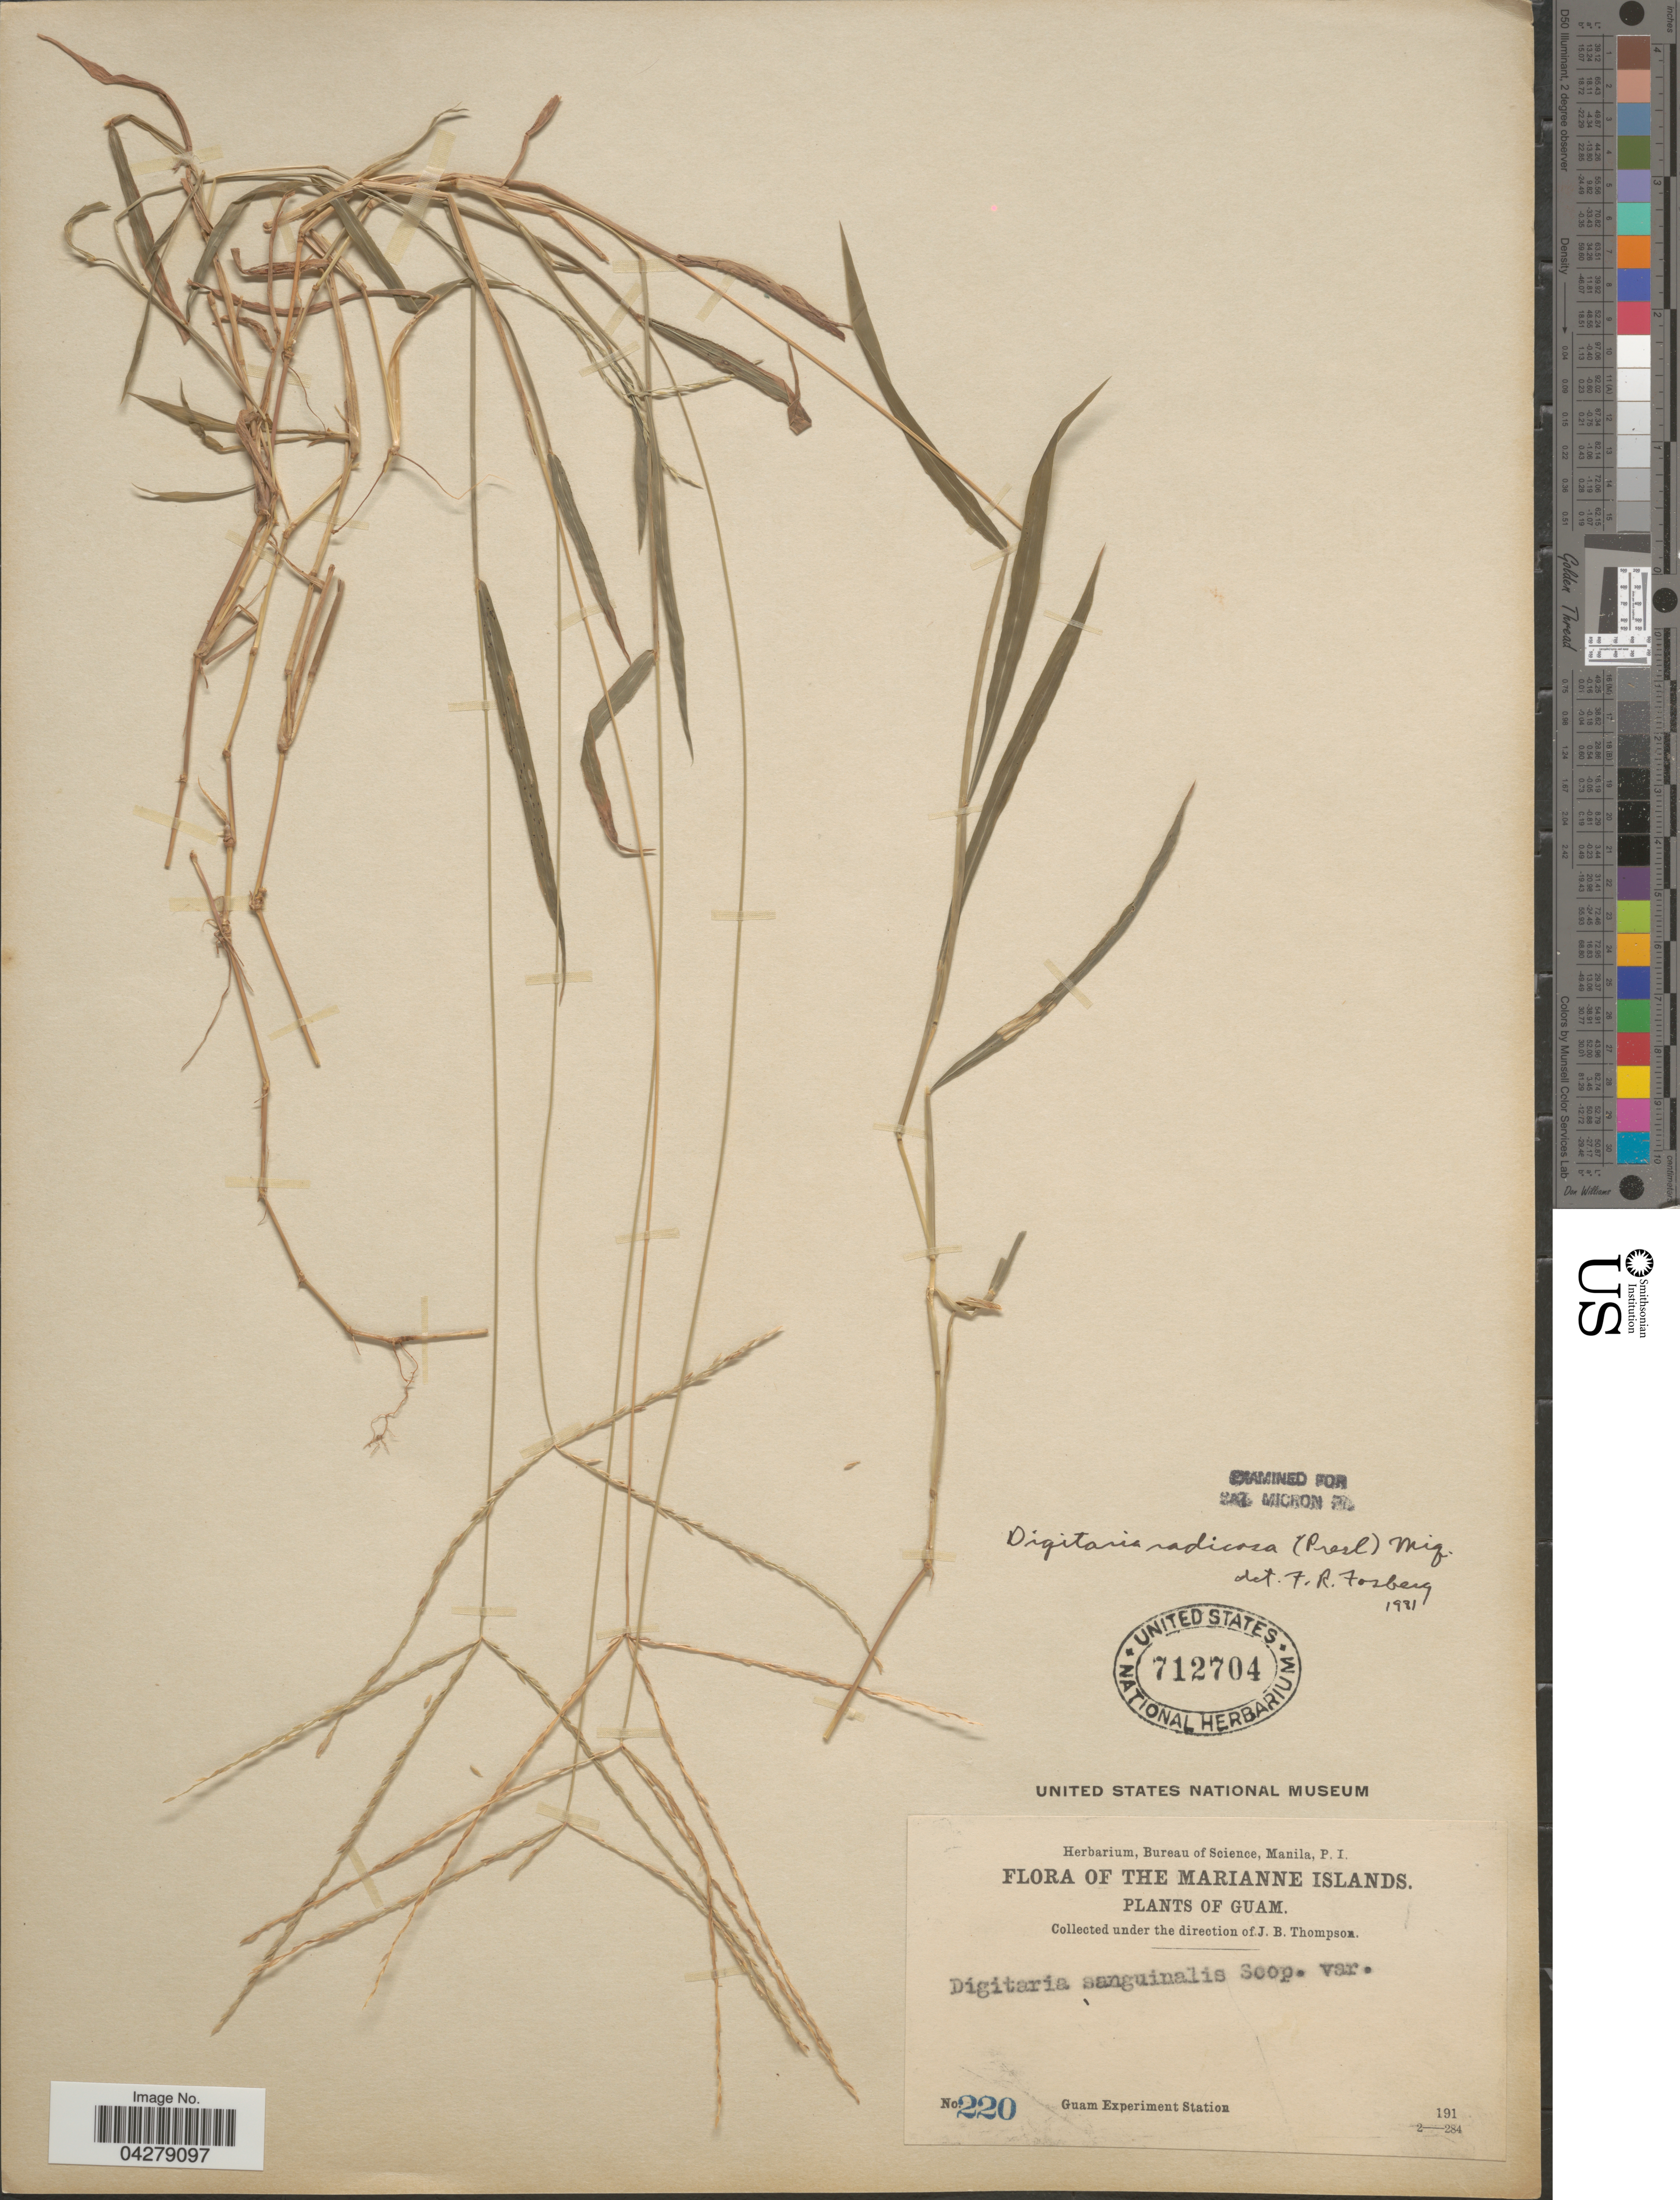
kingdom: Plantae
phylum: Tracheophyta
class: Liliopsida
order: Poales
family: Poaceae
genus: Digitaria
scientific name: Digitaria radicosa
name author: (J. Presl) Miq.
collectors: Guam Exp. Sta.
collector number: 220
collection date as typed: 191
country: Guam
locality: The Marianne Islands.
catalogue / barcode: US 712704